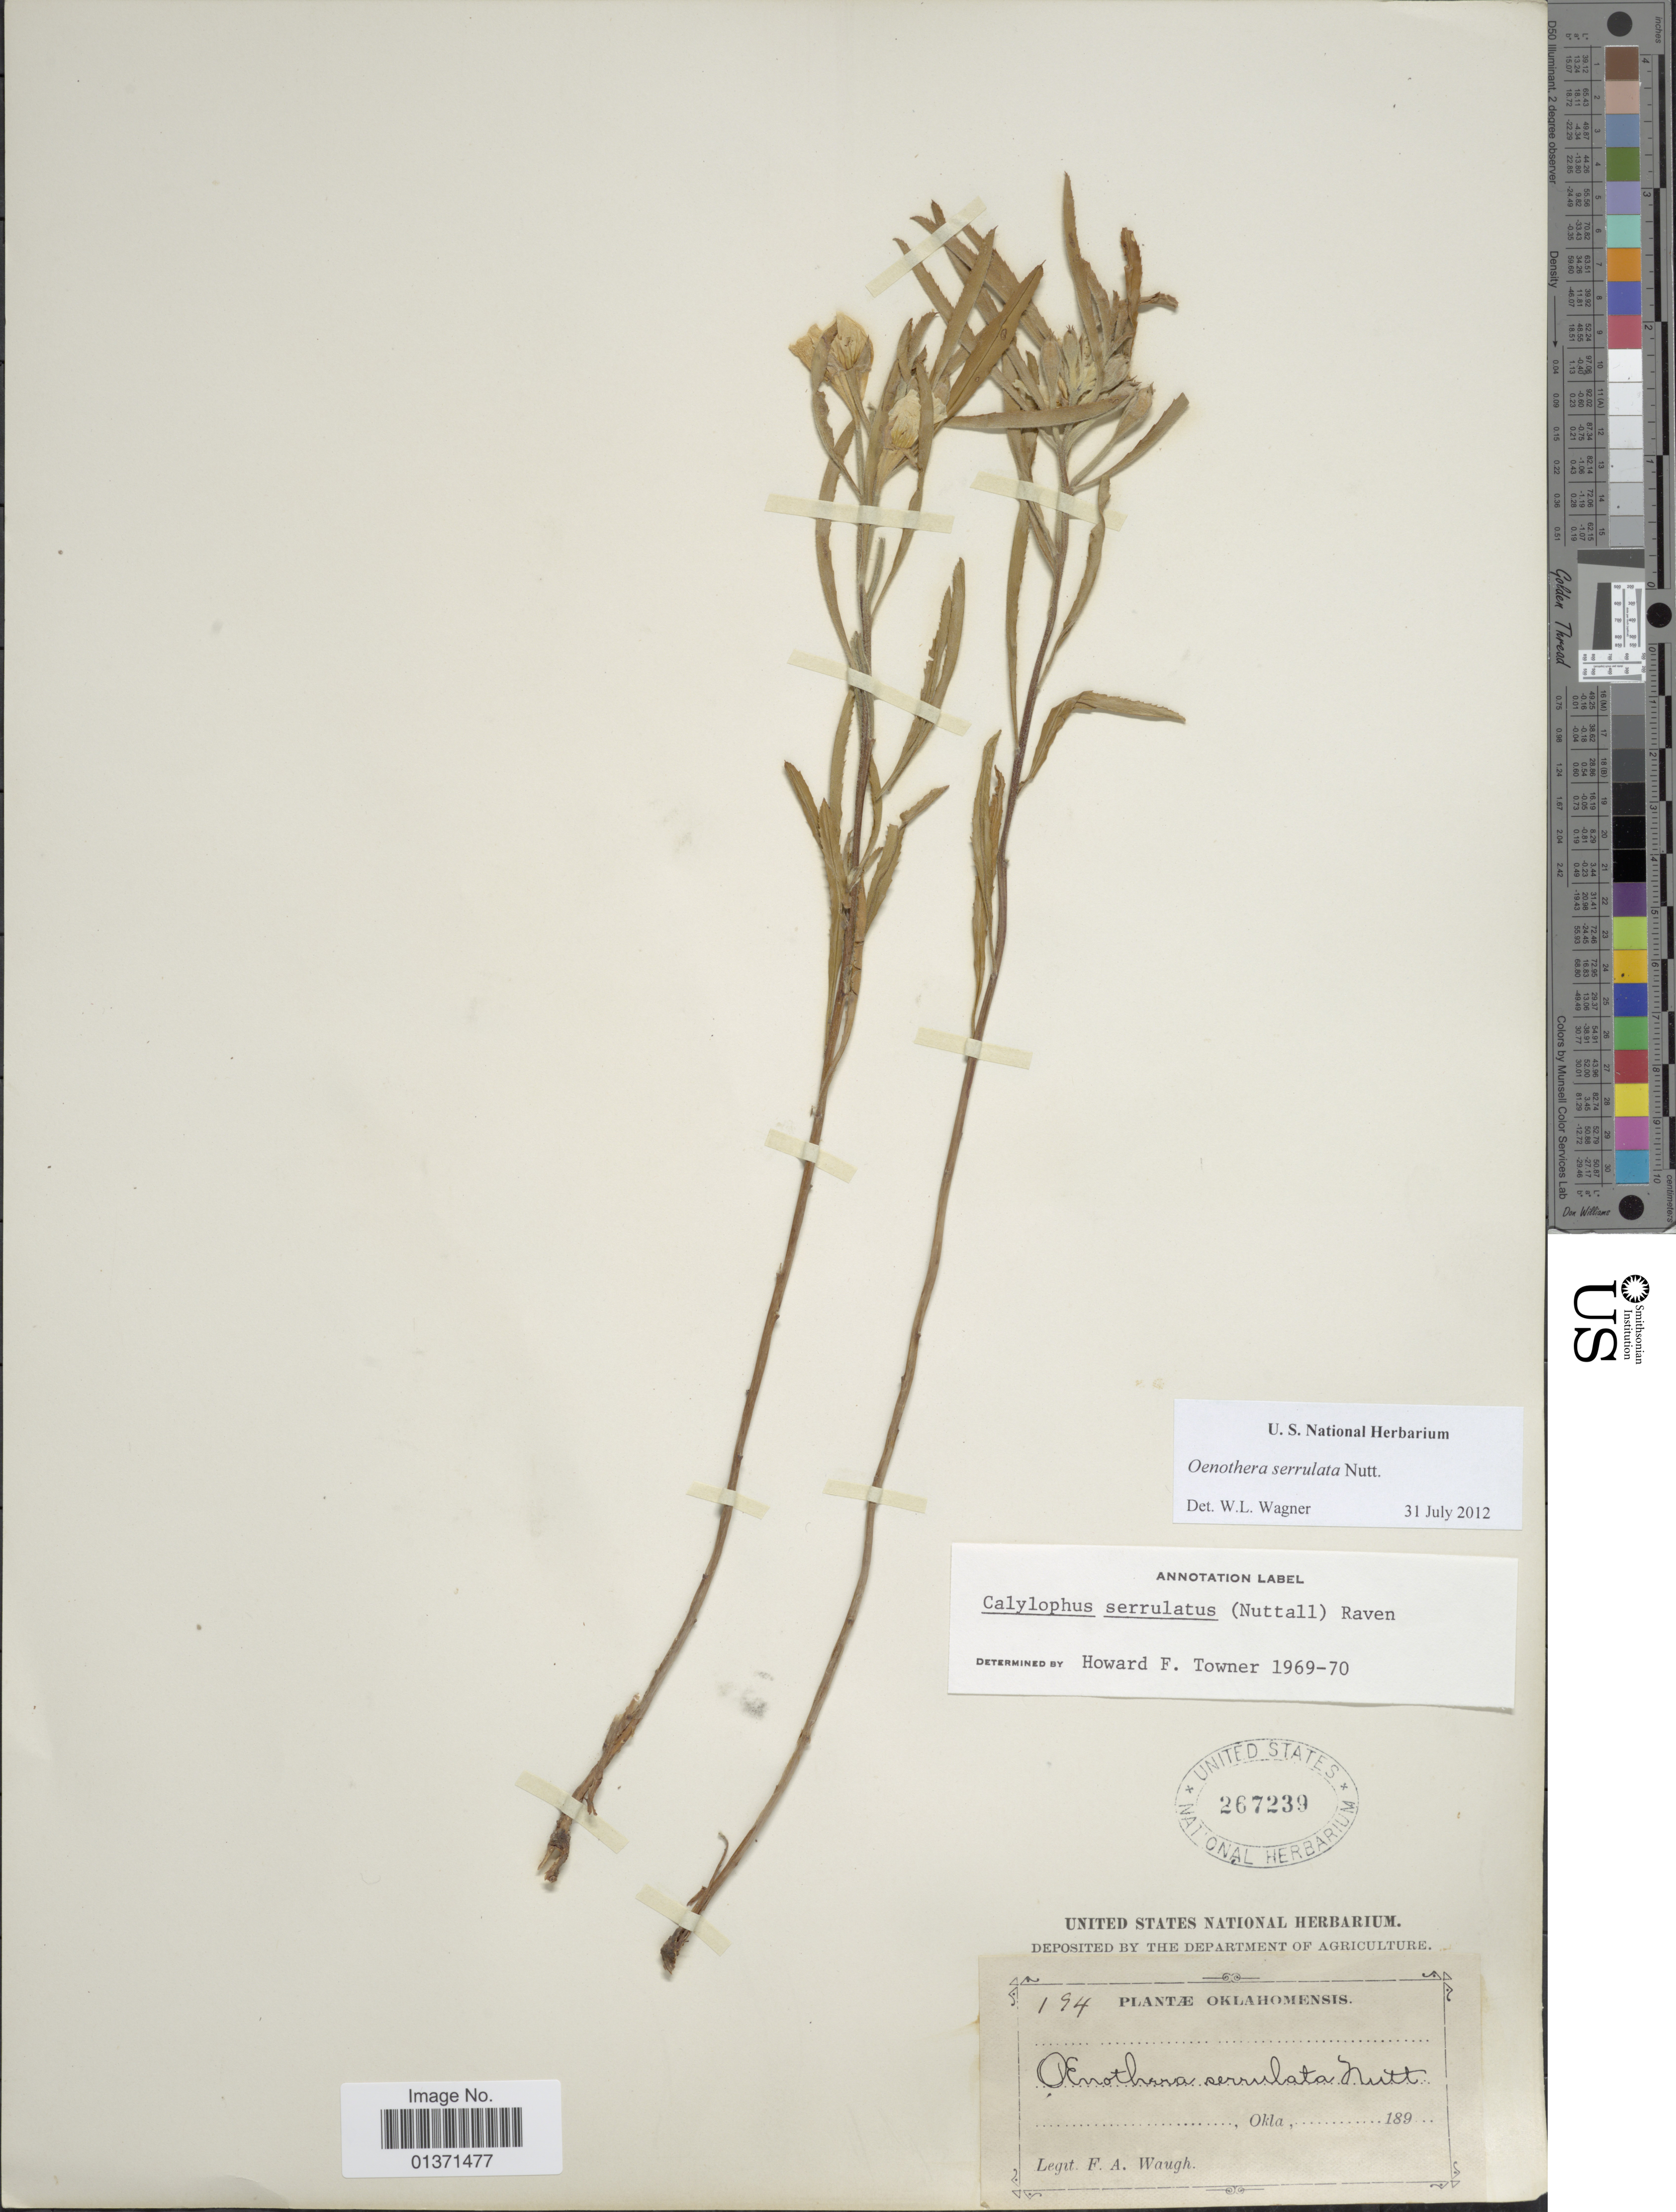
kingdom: Plantae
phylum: Tracheophyta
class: Magnoliopsida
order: Myrtales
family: Onagraceae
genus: Oenothera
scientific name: Oenothera serrulata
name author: Nutt.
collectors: F. Waugh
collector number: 194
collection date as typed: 189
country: United States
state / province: Oklahoma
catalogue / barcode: US 267239